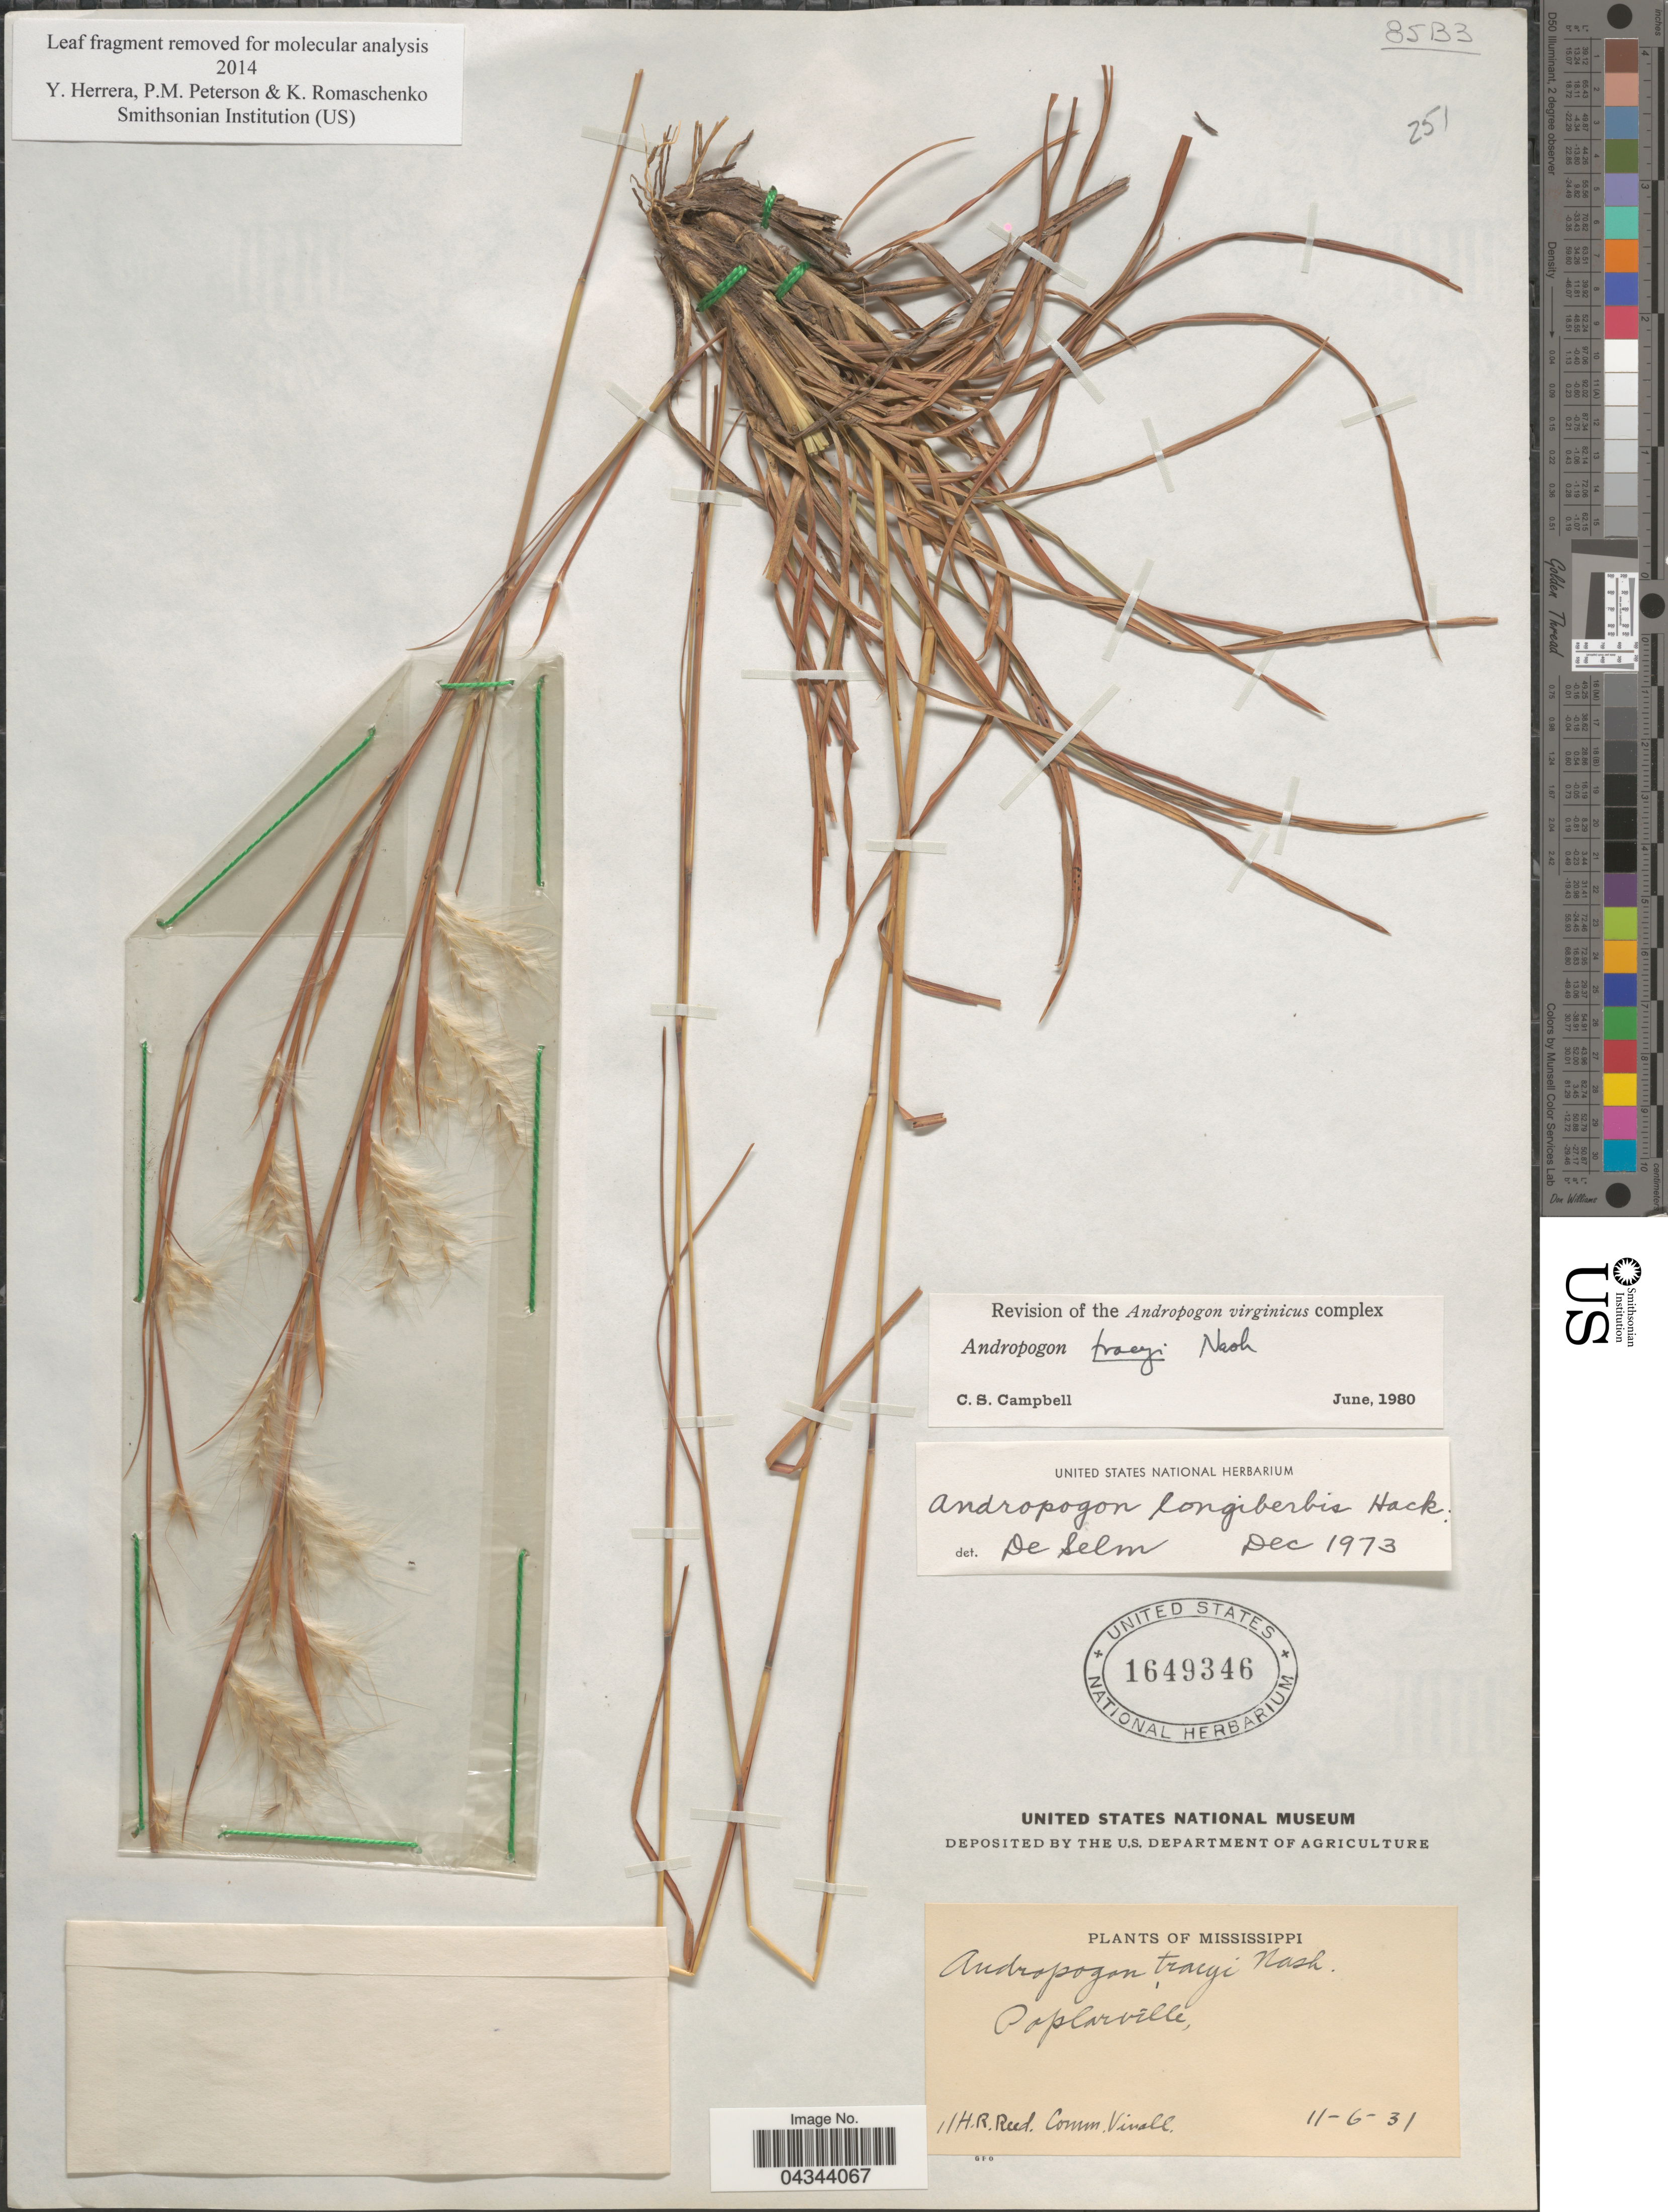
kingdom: Plantae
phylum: Tracheophyta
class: Liliopsida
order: Poales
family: Poaceae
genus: Andropogon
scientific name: Andropogon tracyi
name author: Nash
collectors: H. Reed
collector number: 11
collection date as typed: Transcribed d/m/y: 6/11/31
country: United States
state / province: Mississippi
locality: Poplarville.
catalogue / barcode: US 1649346